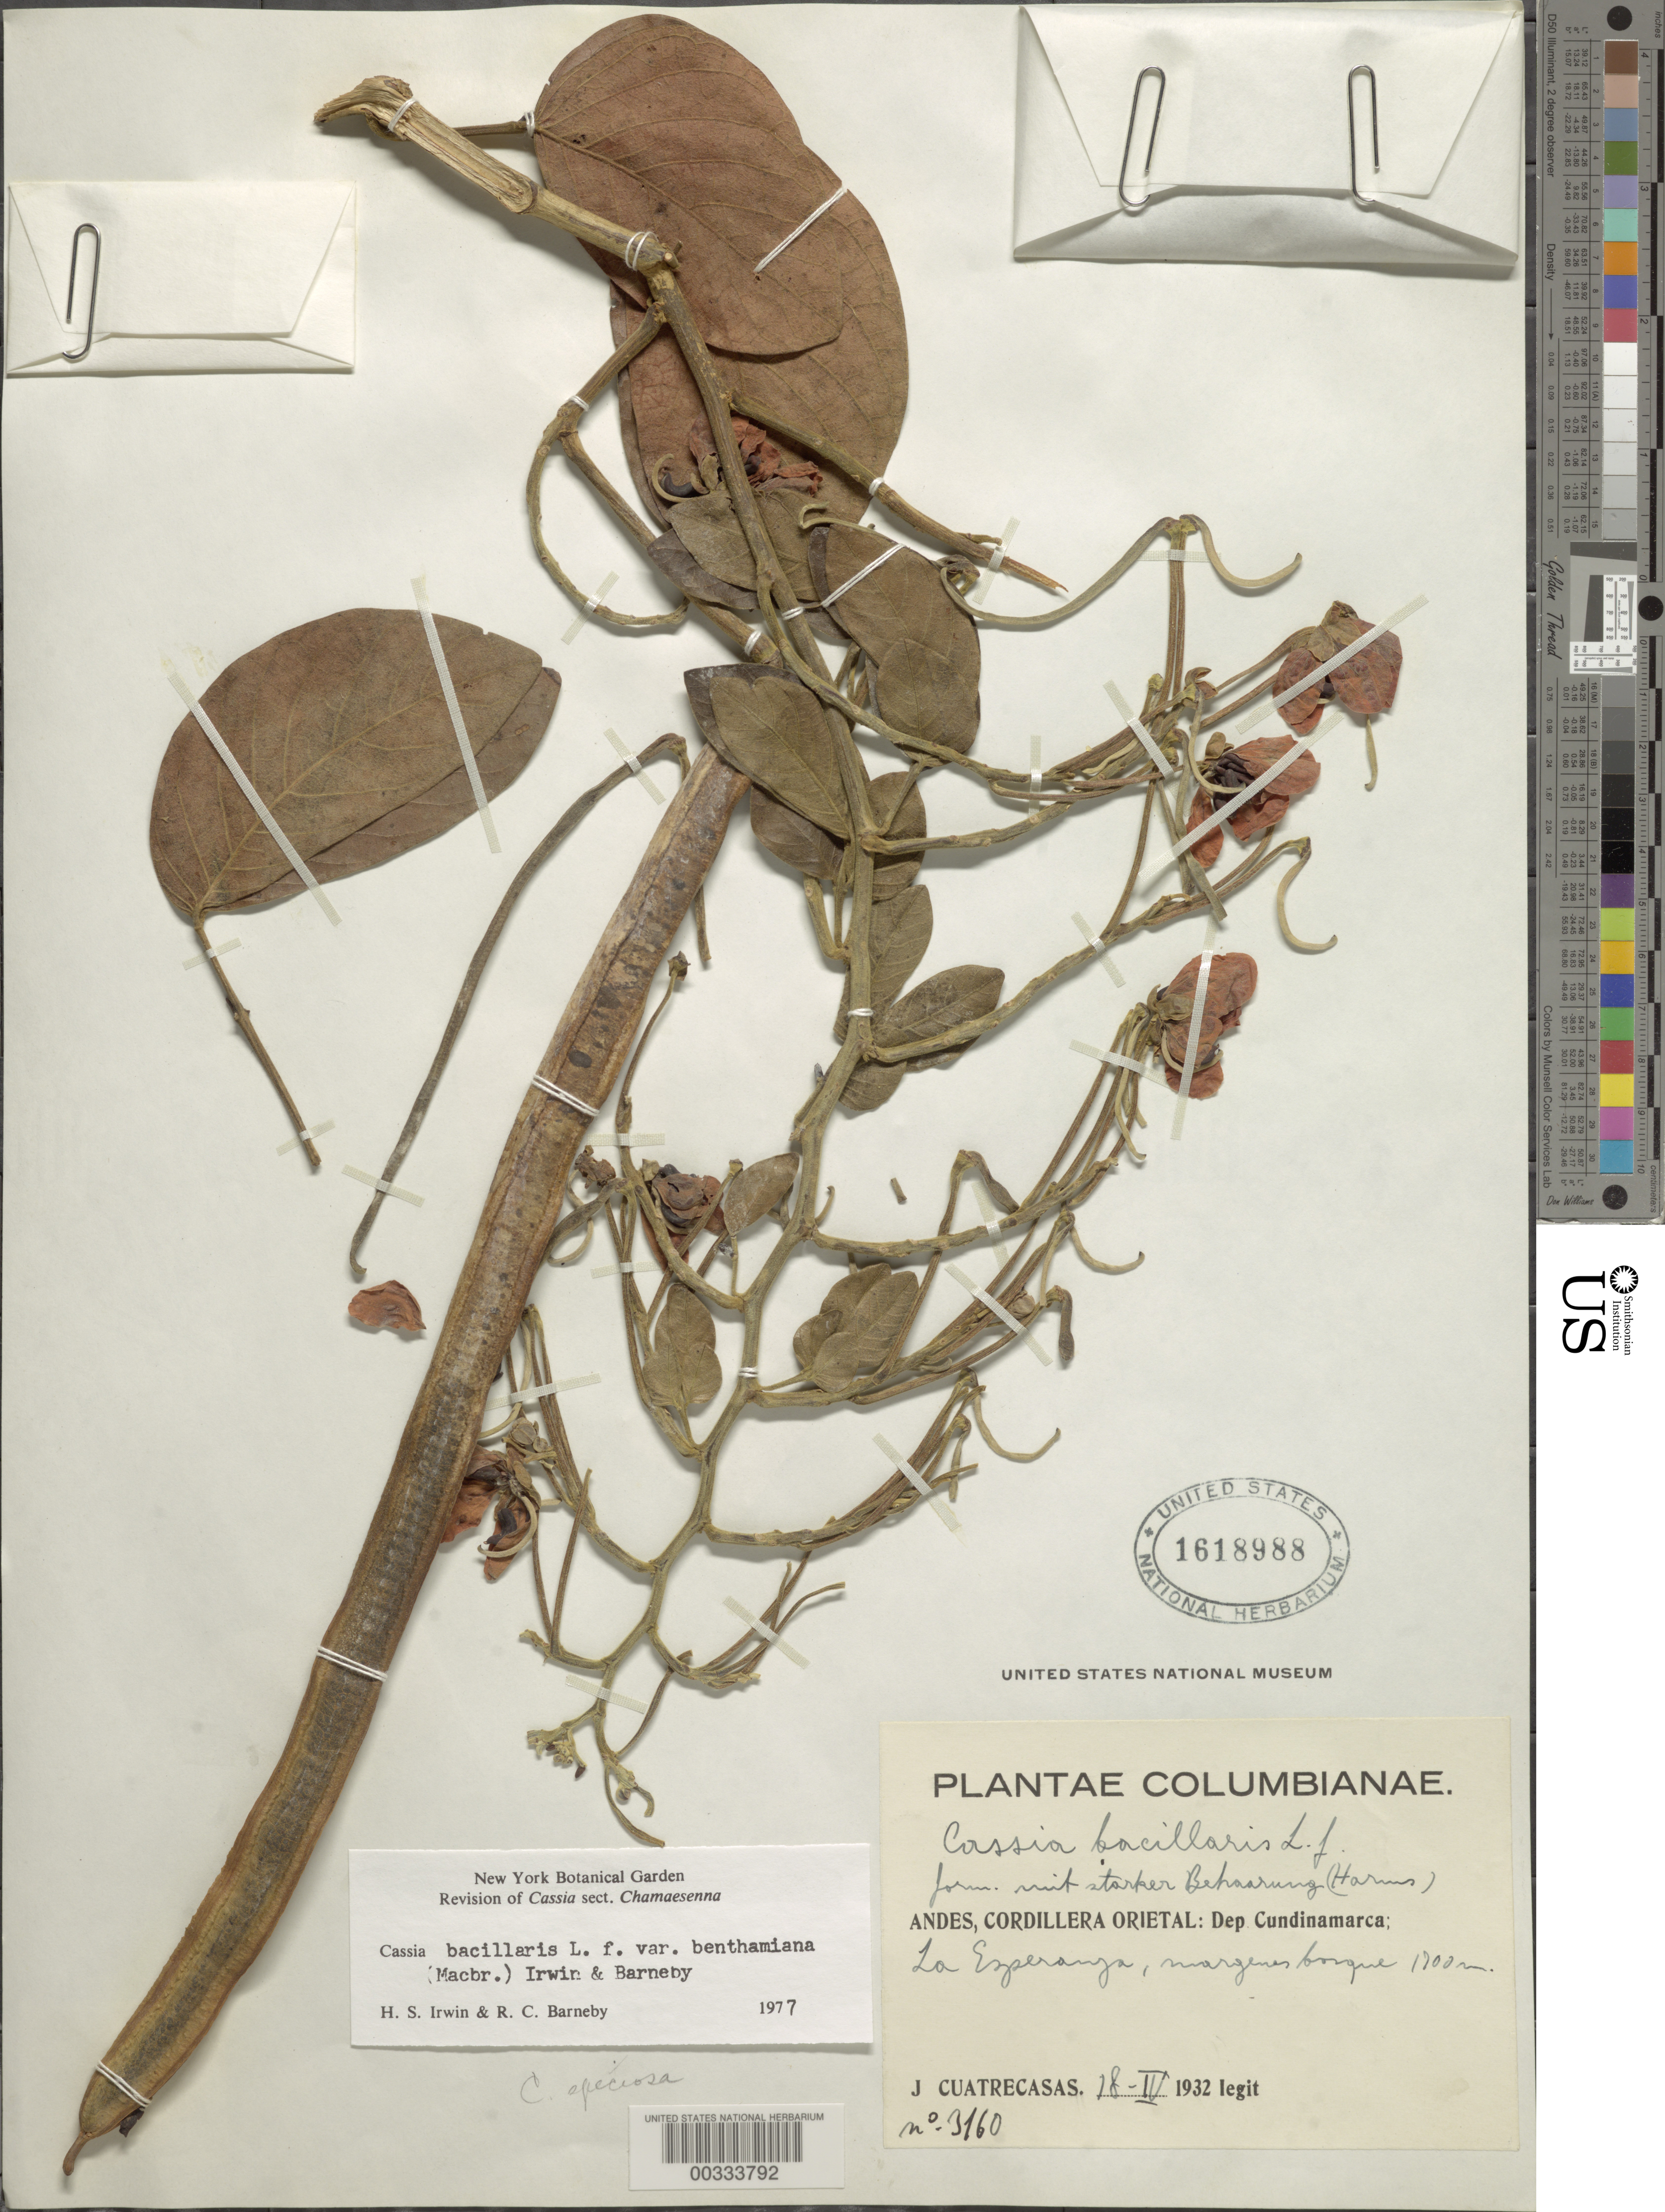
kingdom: Plantae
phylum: Tracheophyta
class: Magnoliopsida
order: Fabales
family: Fabaceae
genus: Senna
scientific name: Senna bacillaris var. benthamiana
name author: (J.F. Macbr.) H.S. Irwin & Barneby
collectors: J. Cuatrecasas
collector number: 3160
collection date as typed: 18 Apr 1932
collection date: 1932-04-18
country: Colombia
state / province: Cundinamarca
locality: La Esperanza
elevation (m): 1700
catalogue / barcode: US 1618988